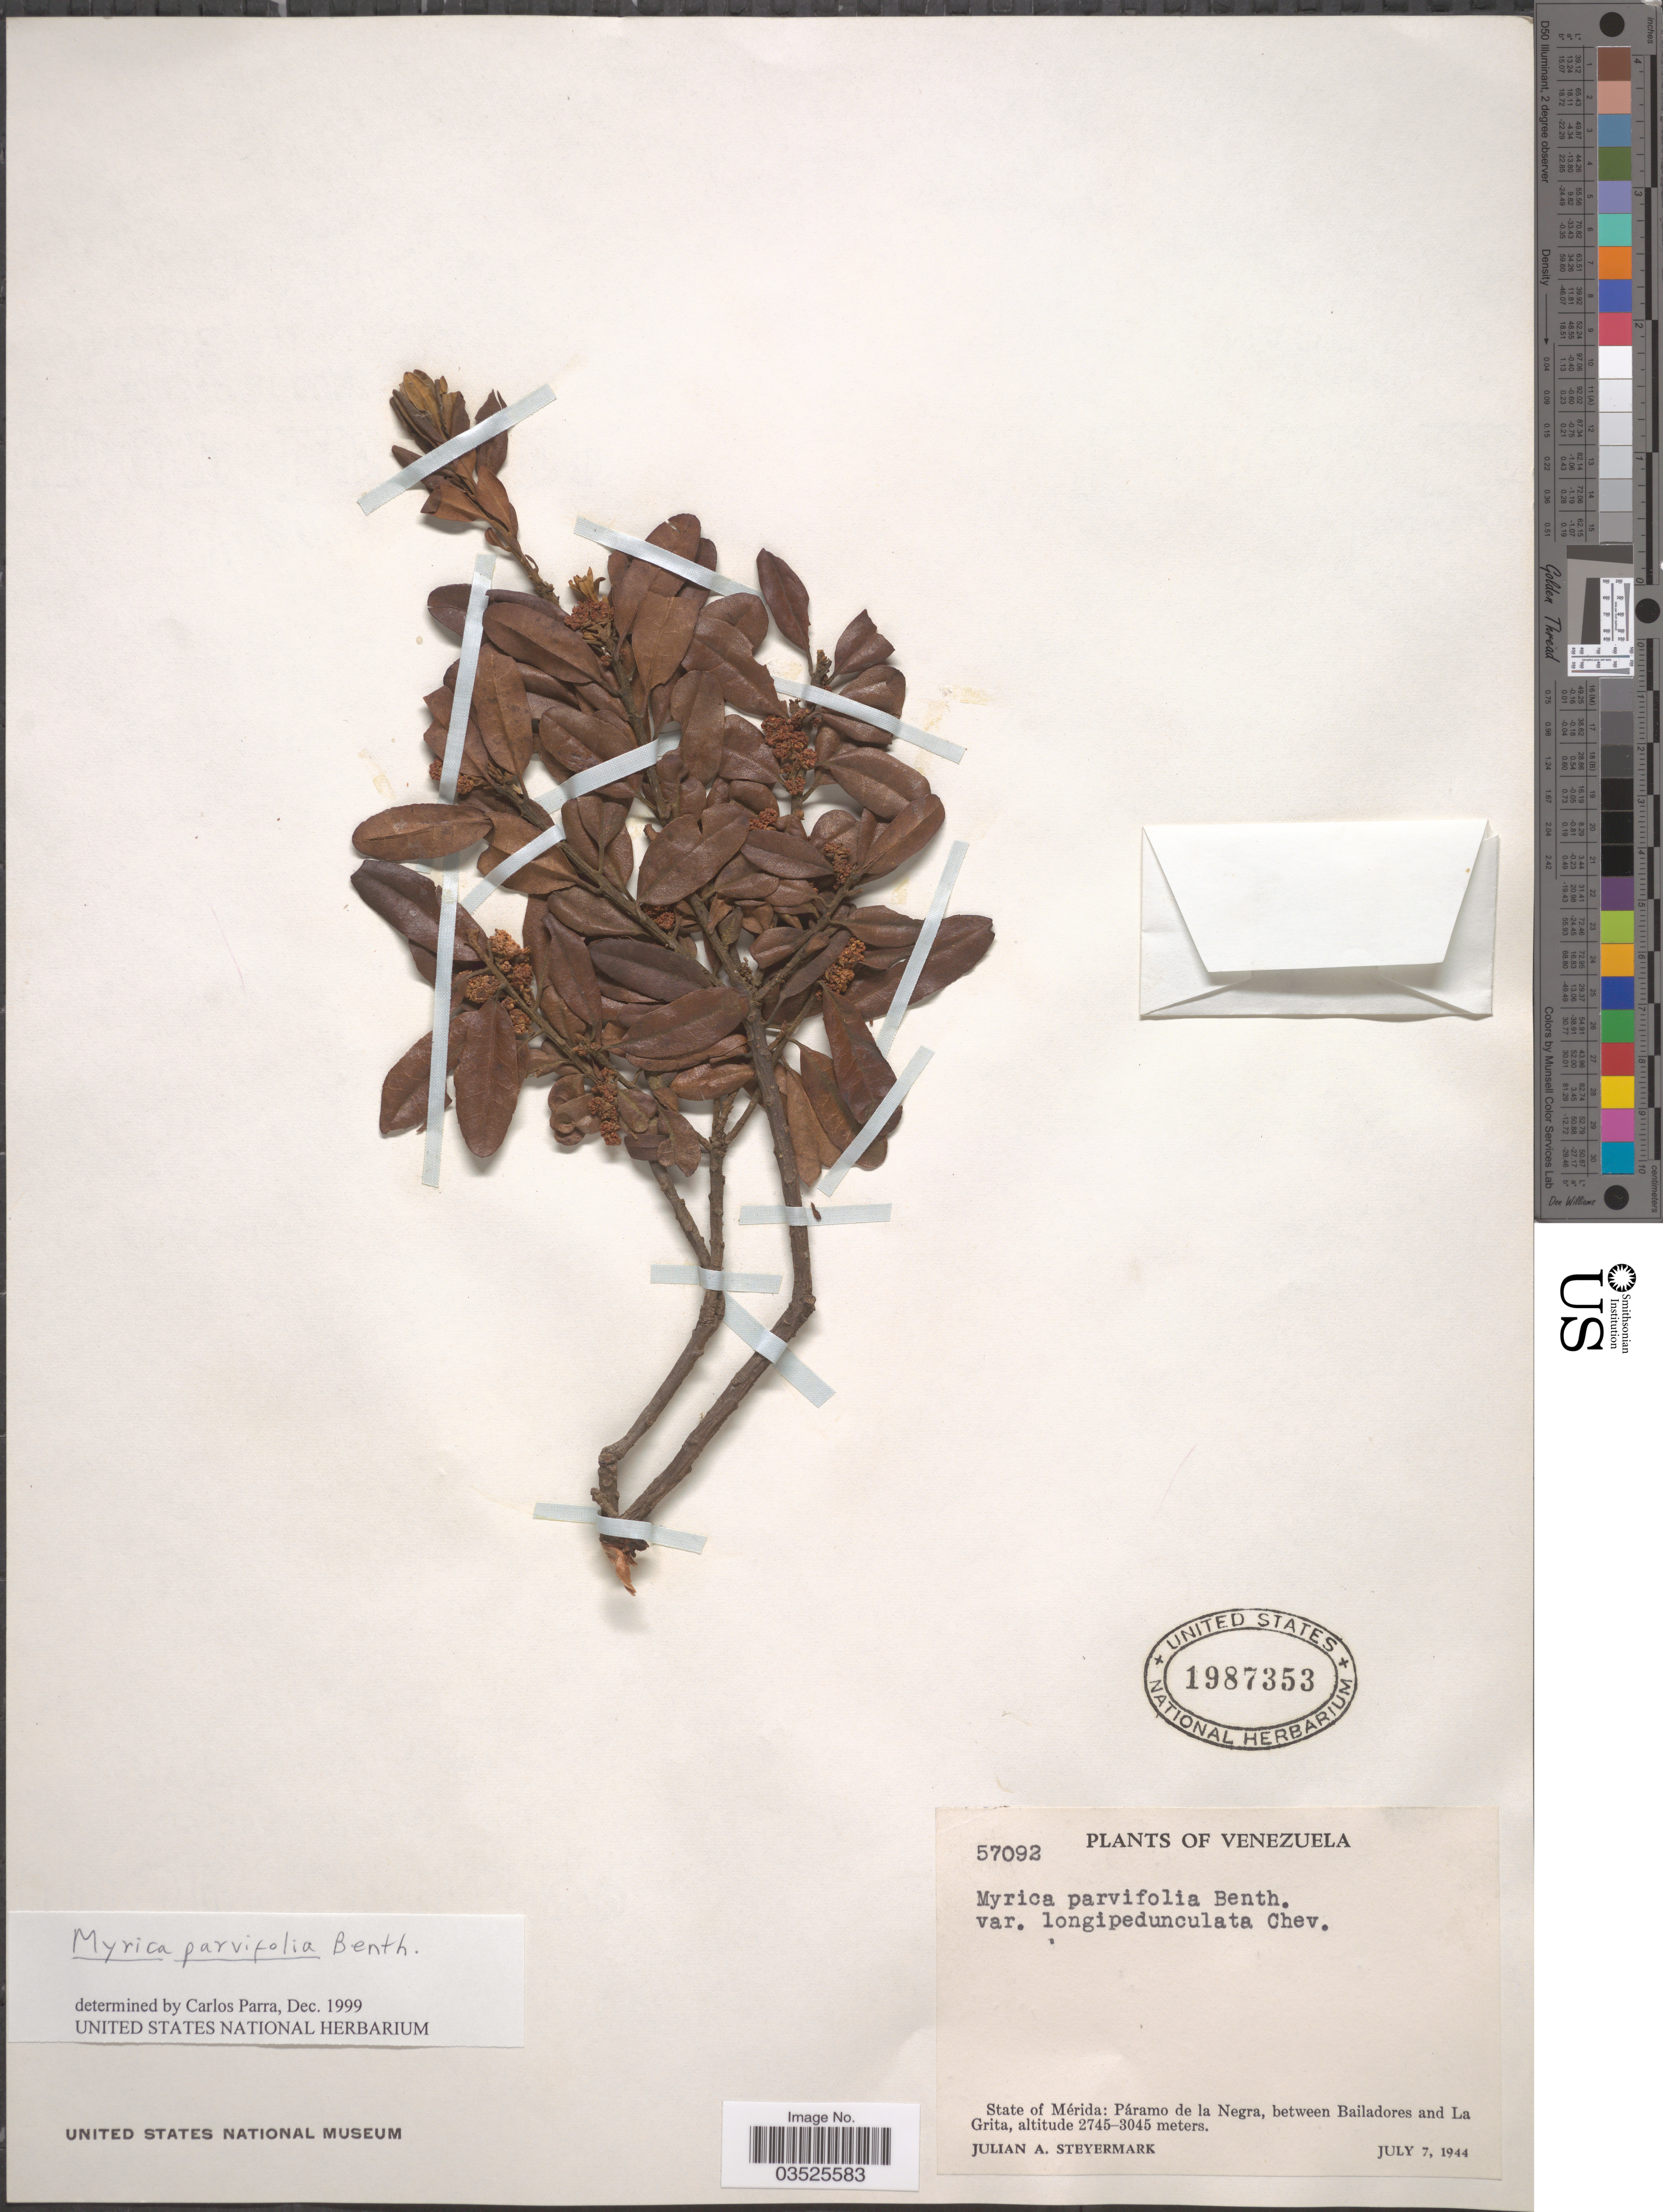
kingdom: Plantae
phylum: Tracheophyta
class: Magnoliopsida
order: Fagales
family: Myricaceae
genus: Morella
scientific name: Morella parvifolia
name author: (Benth.) Parra-Os.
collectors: J. Steyermark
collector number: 57092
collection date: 1944-07-07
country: Venezuela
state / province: Mérida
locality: Páramo de la Negra, between Bailadores and La Grita.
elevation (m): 2745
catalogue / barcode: US 1987353